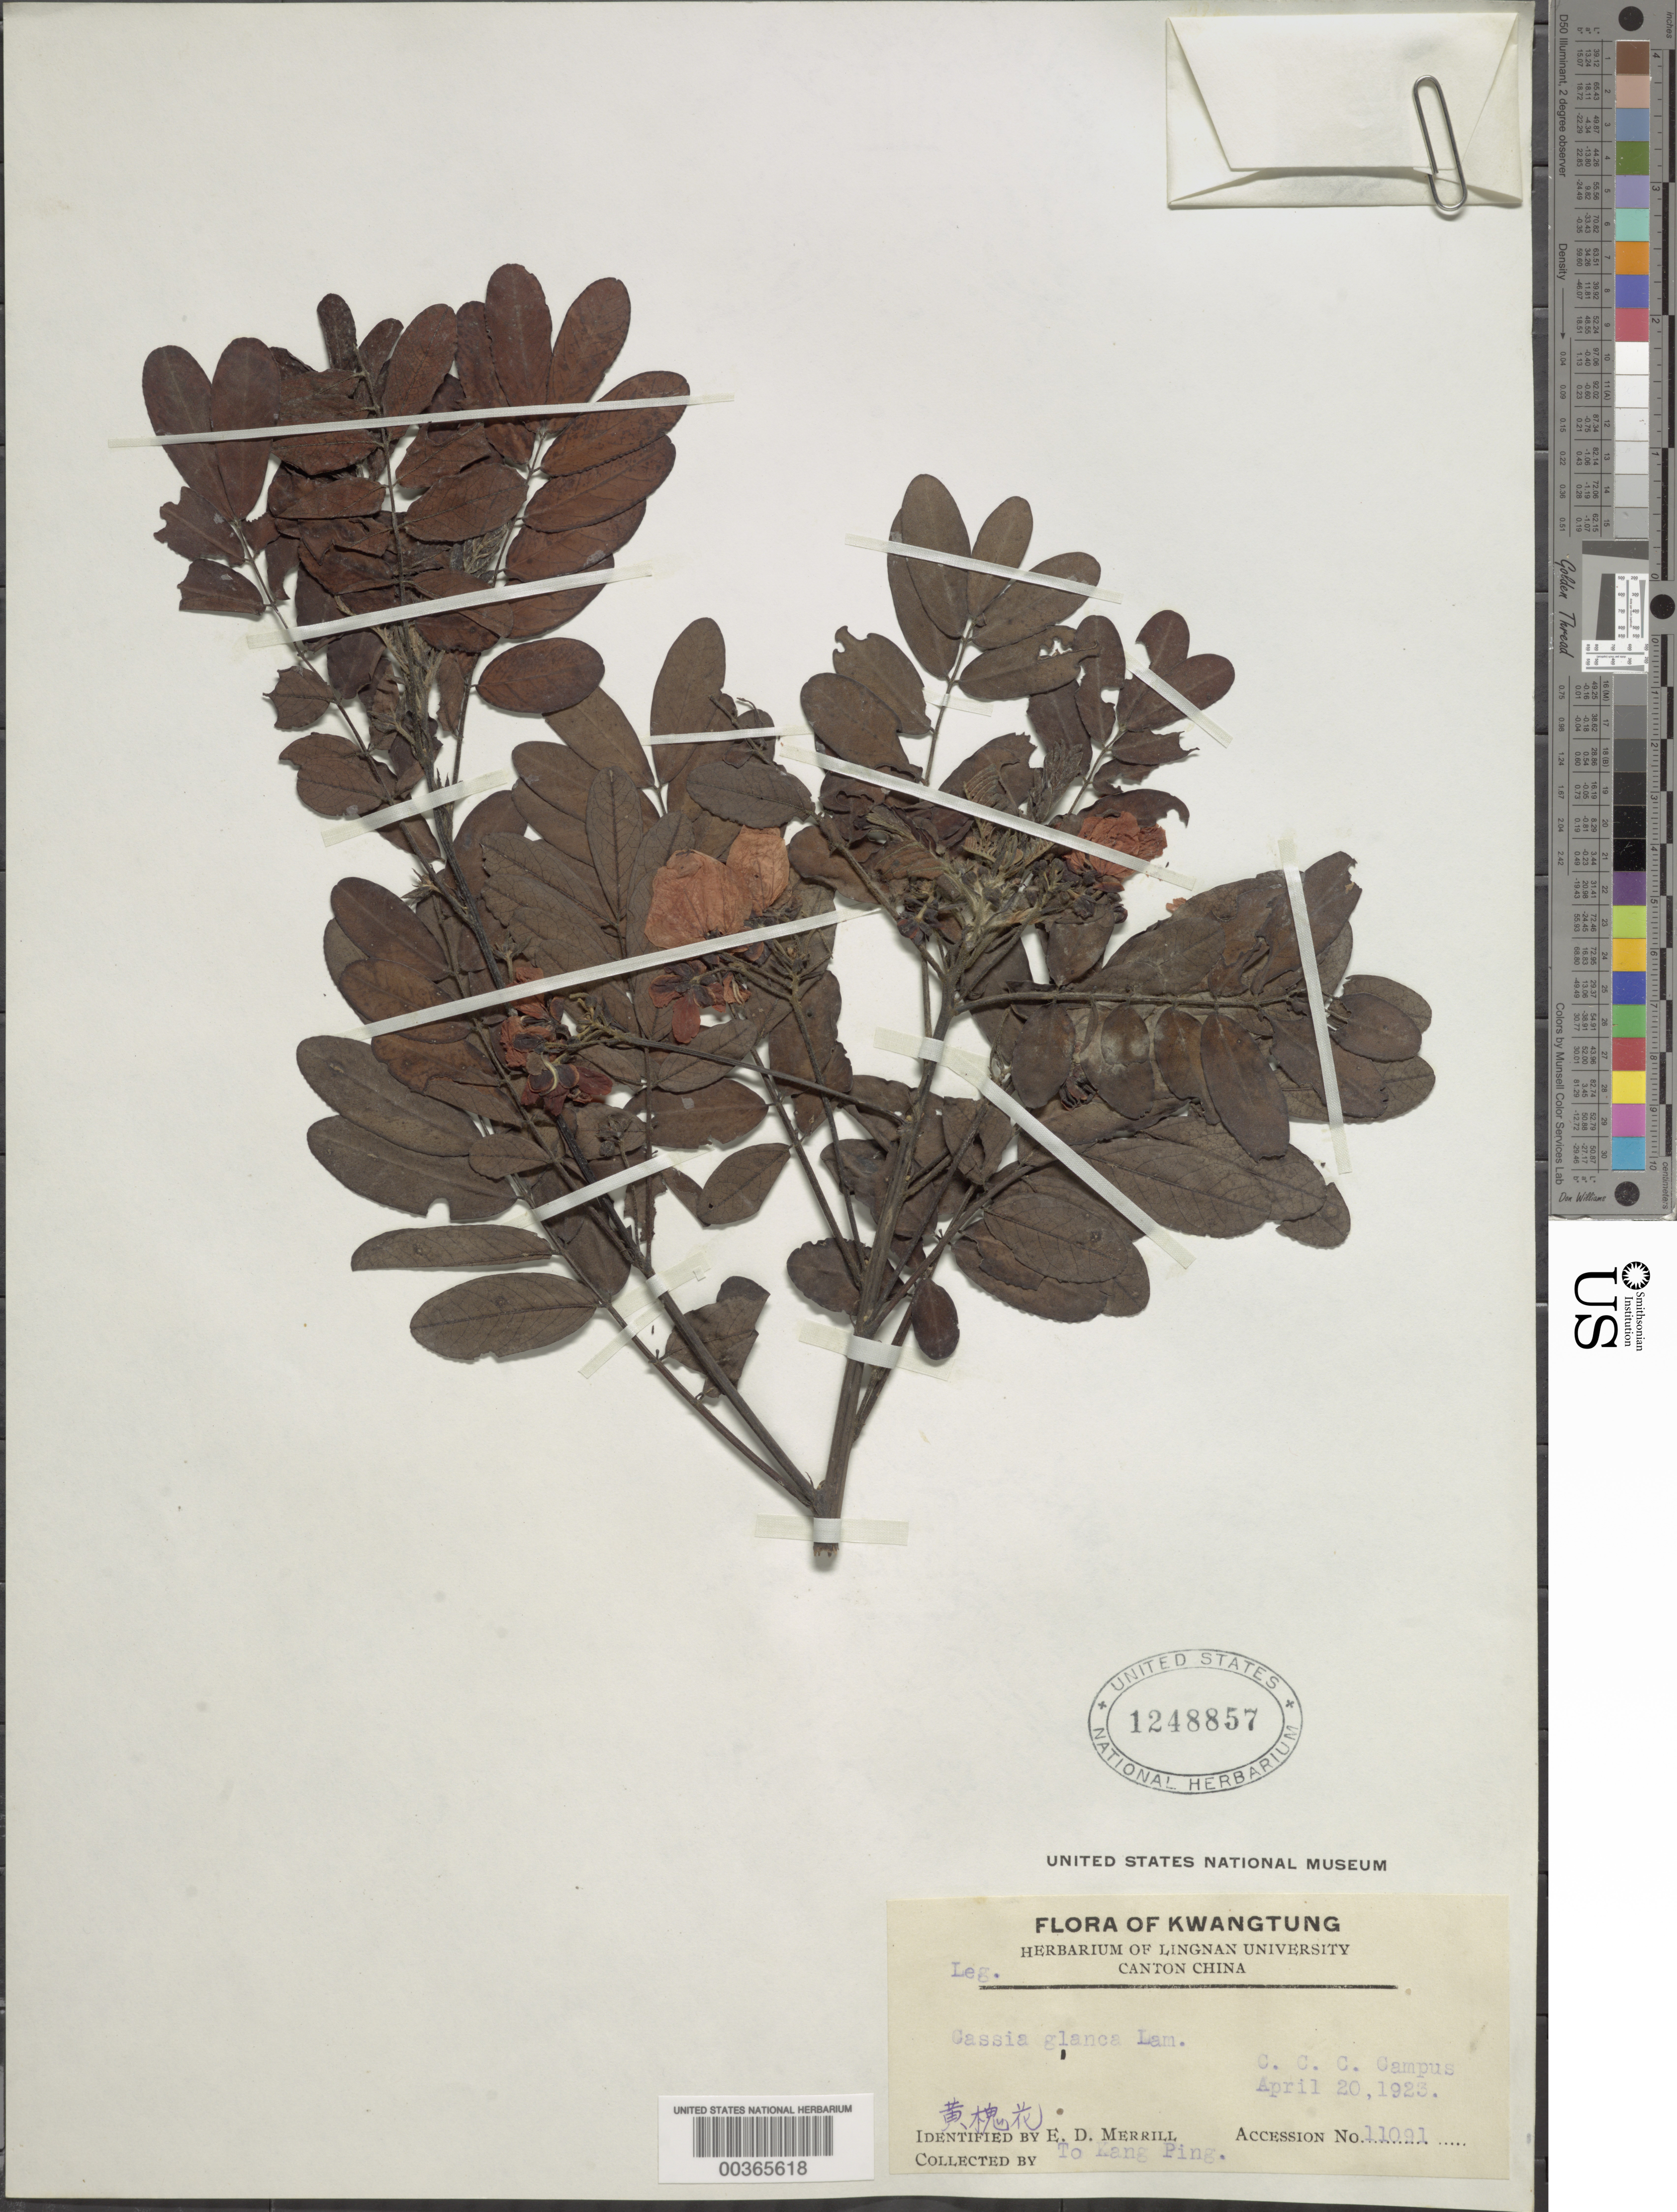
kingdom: Plantae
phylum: Tracheophyta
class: Magnoliopsida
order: Fabales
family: Fabaceae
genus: Senna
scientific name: Senna surattensis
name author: (Burm. f.) H.S. Irwin & Barneby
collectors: T. K. Peng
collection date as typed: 20 Apr 1923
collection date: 1923-04-20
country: China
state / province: Guangdong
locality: Canton christian college campus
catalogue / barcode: US 1248857